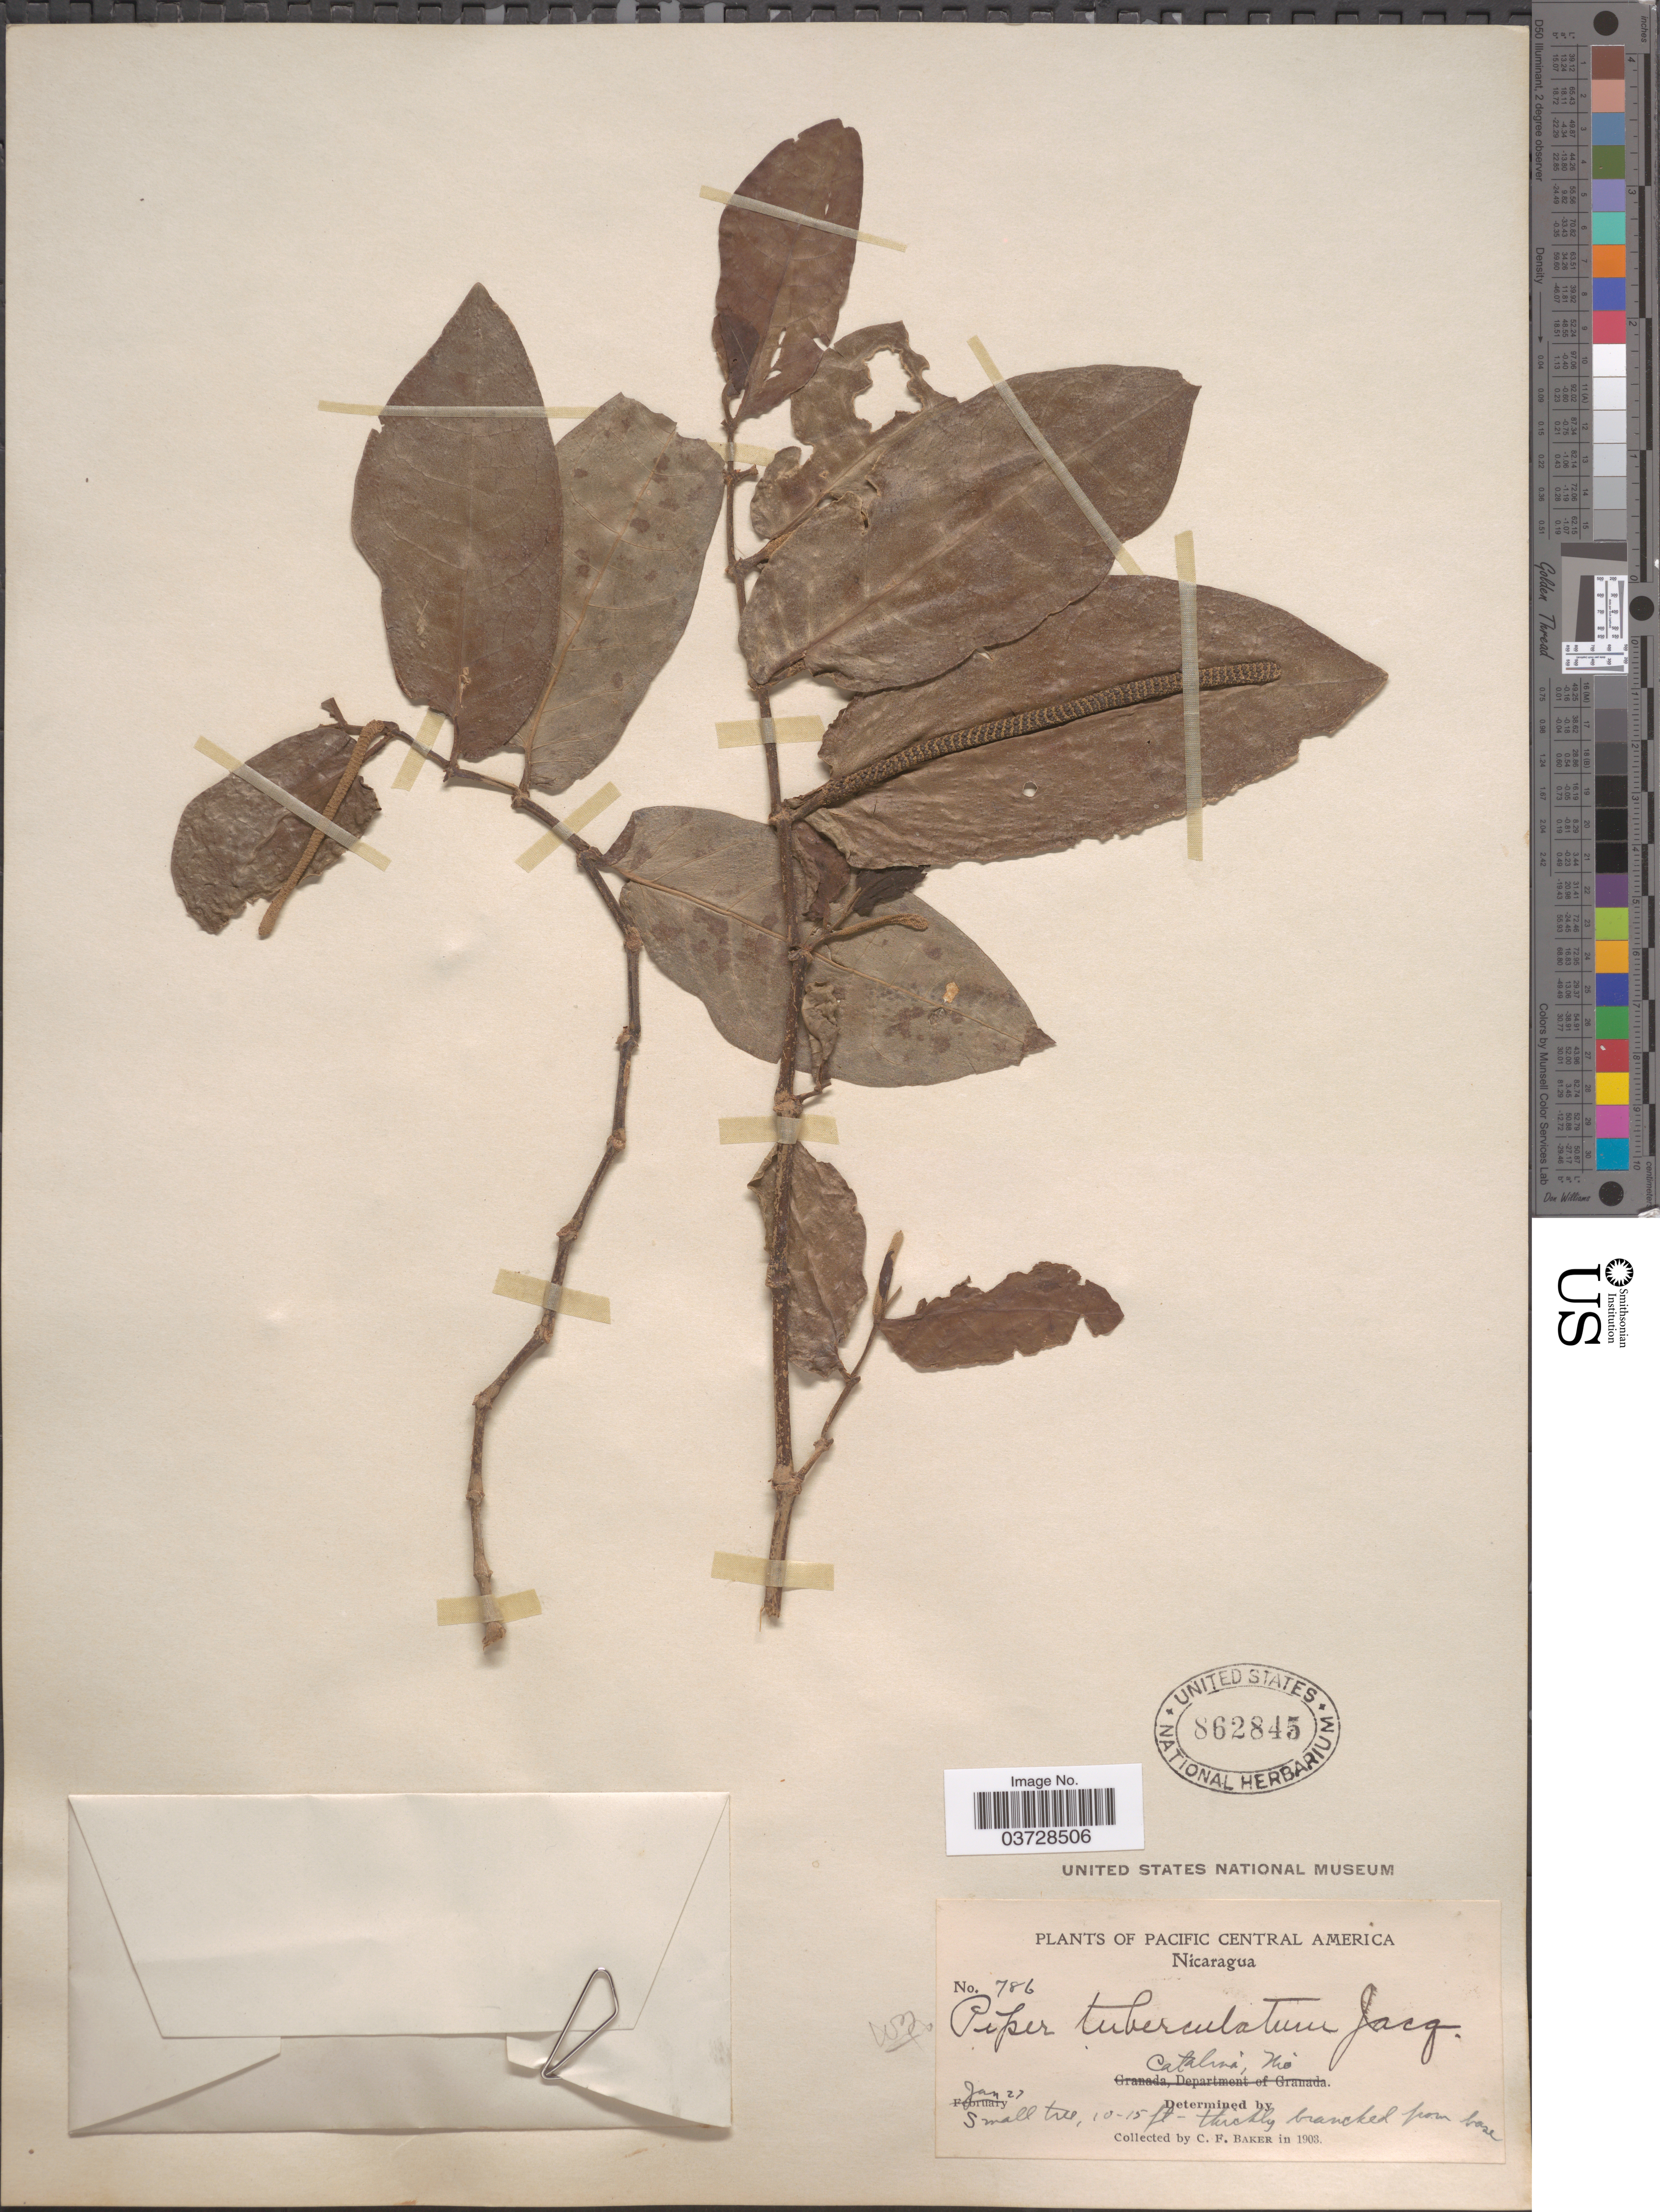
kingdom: Plantae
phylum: Tracheophyta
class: Magnoliopsida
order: Piperales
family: Piperaceae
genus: Piper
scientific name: Piper tuberculatum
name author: Jacq.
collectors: C. F. Baker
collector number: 786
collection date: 1903-01-27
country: Nicaragua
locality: Catalina, [illegible text].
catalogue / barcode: US 862845